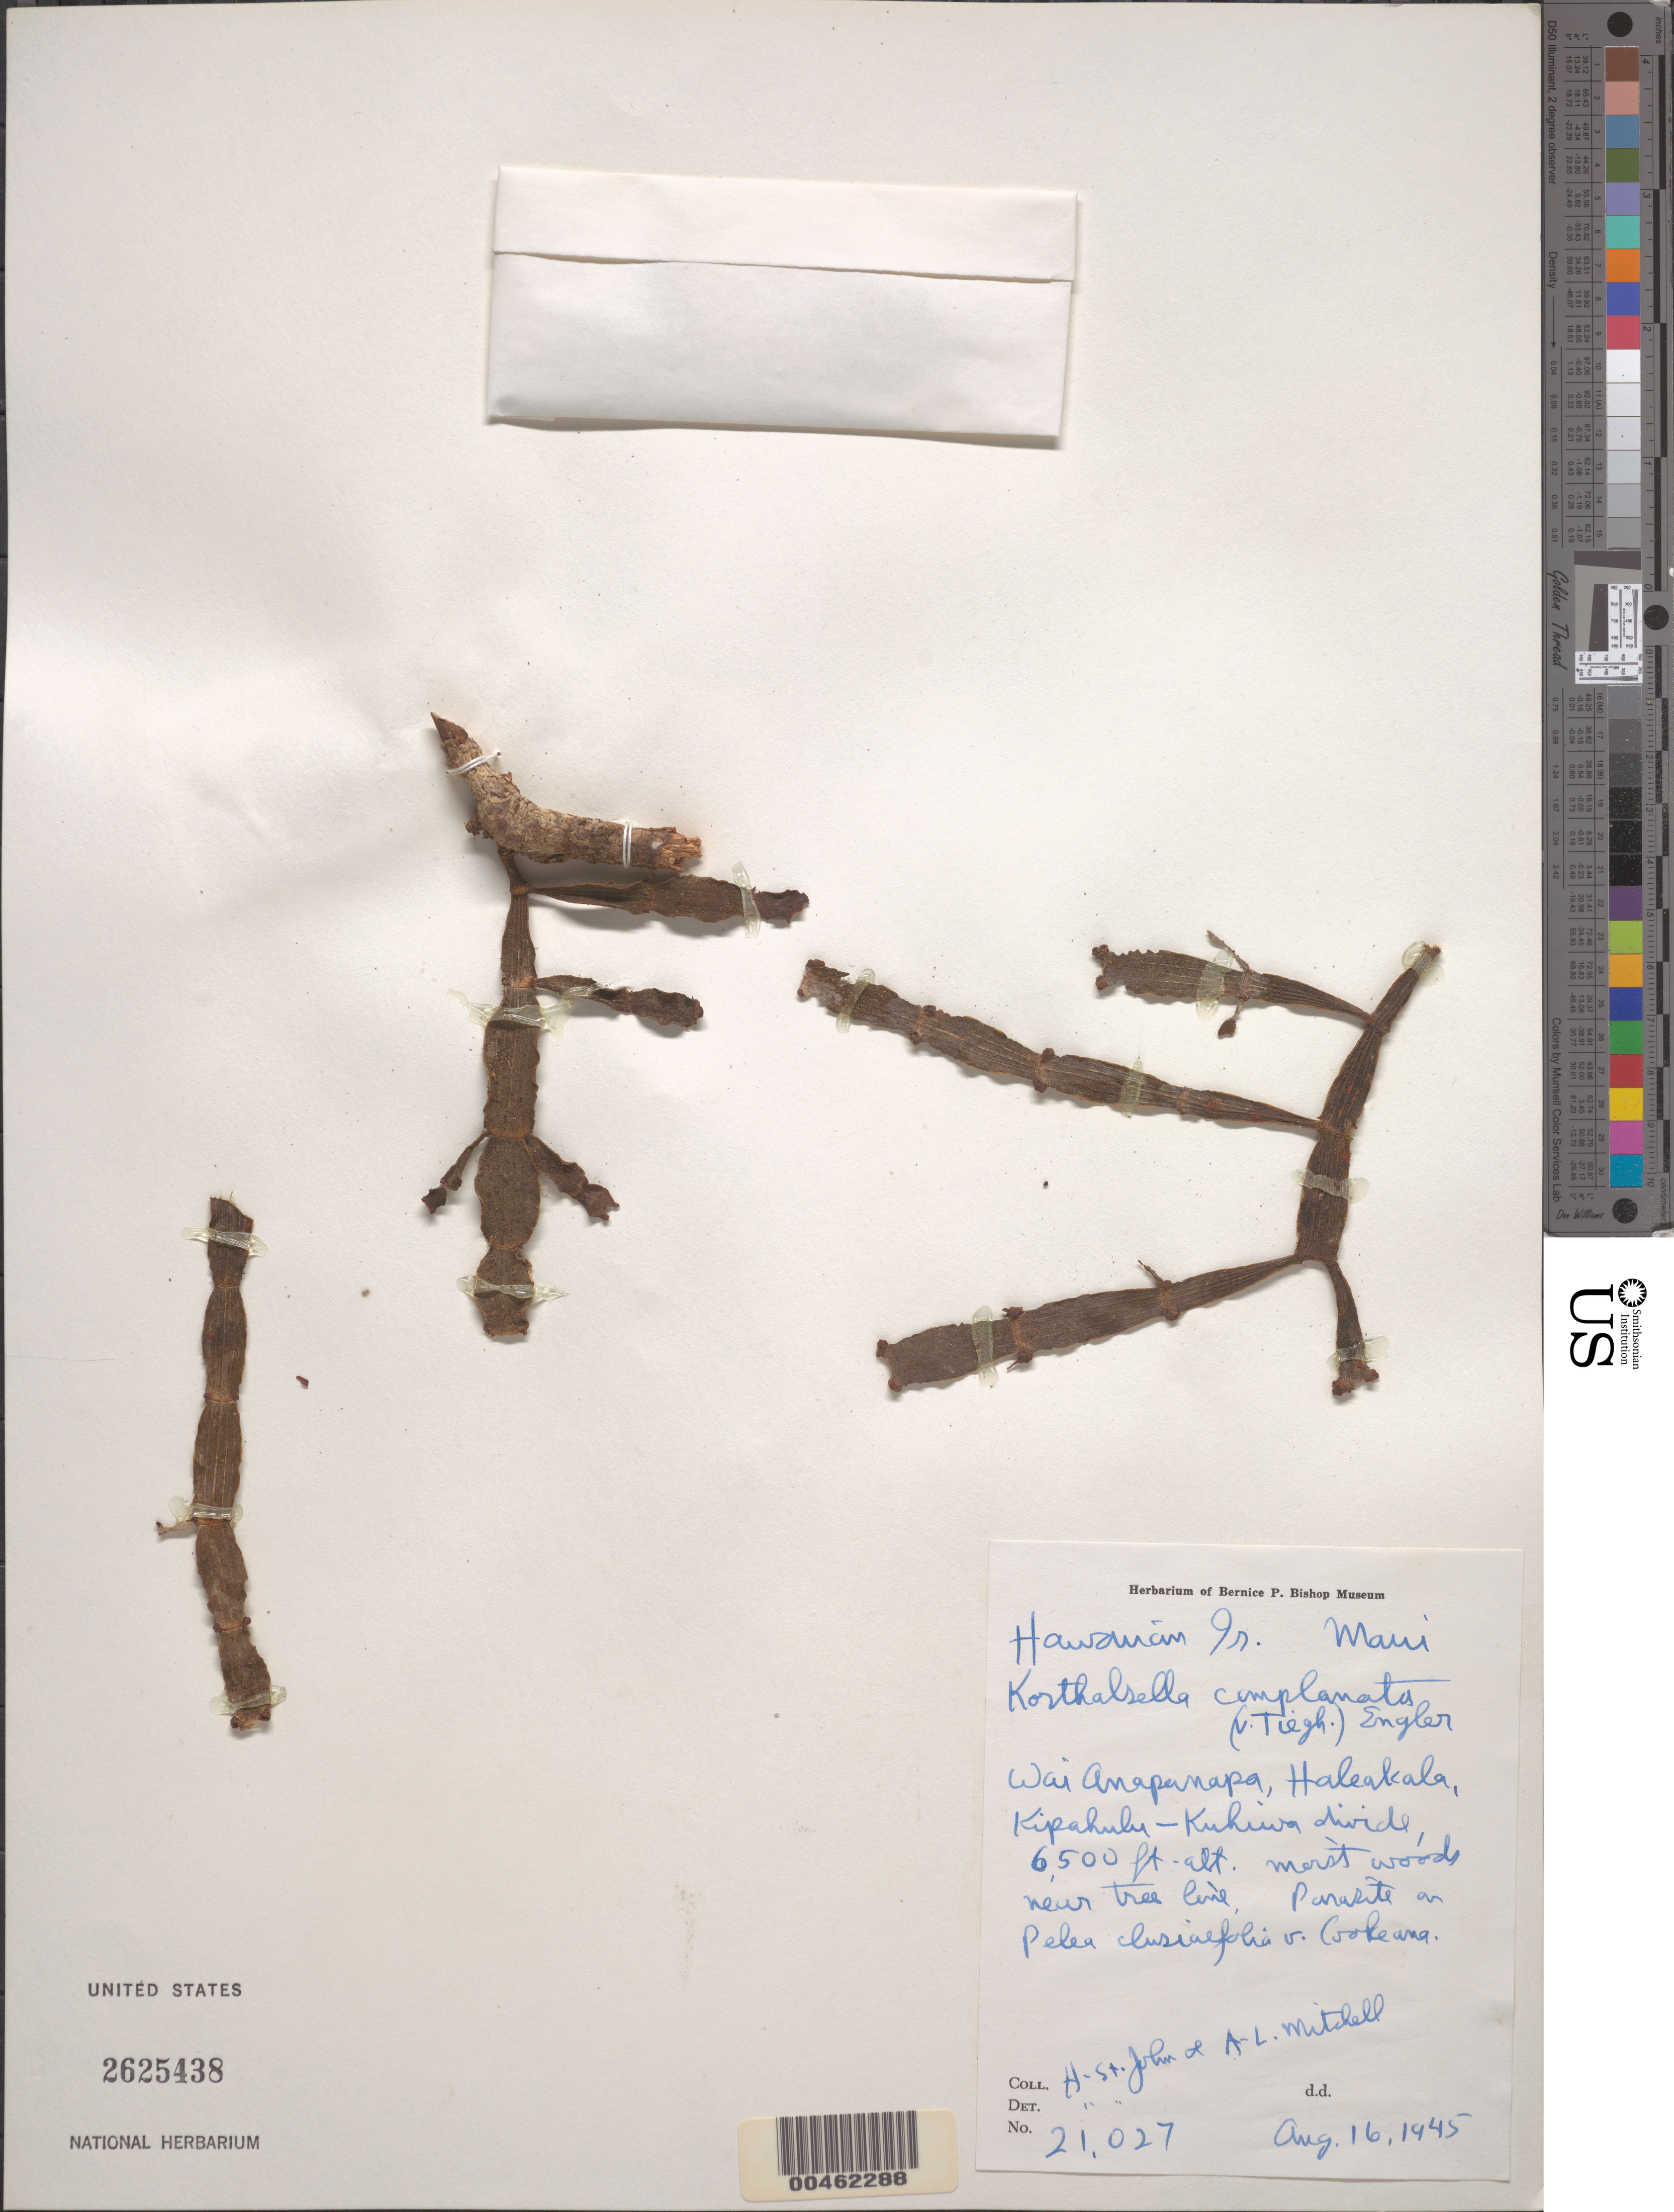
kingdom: Plantae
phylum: Tracheophyta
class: Magnoliopsida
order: Santalales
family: Viscaceae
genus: Korthalsella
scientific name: Korthalsella complanata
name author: (Tiegh.) Engl.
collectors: H. St. John & A. Mitchell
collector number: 21027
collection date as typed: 16 Aug 1945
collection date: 1945-08-16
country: United States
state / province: Hawaii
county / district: Maui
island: Maui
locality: Wai Anapanapa, Haleakala, Kipahulu- Kuhiwa divide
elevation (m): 1981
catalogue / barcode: US 2625438